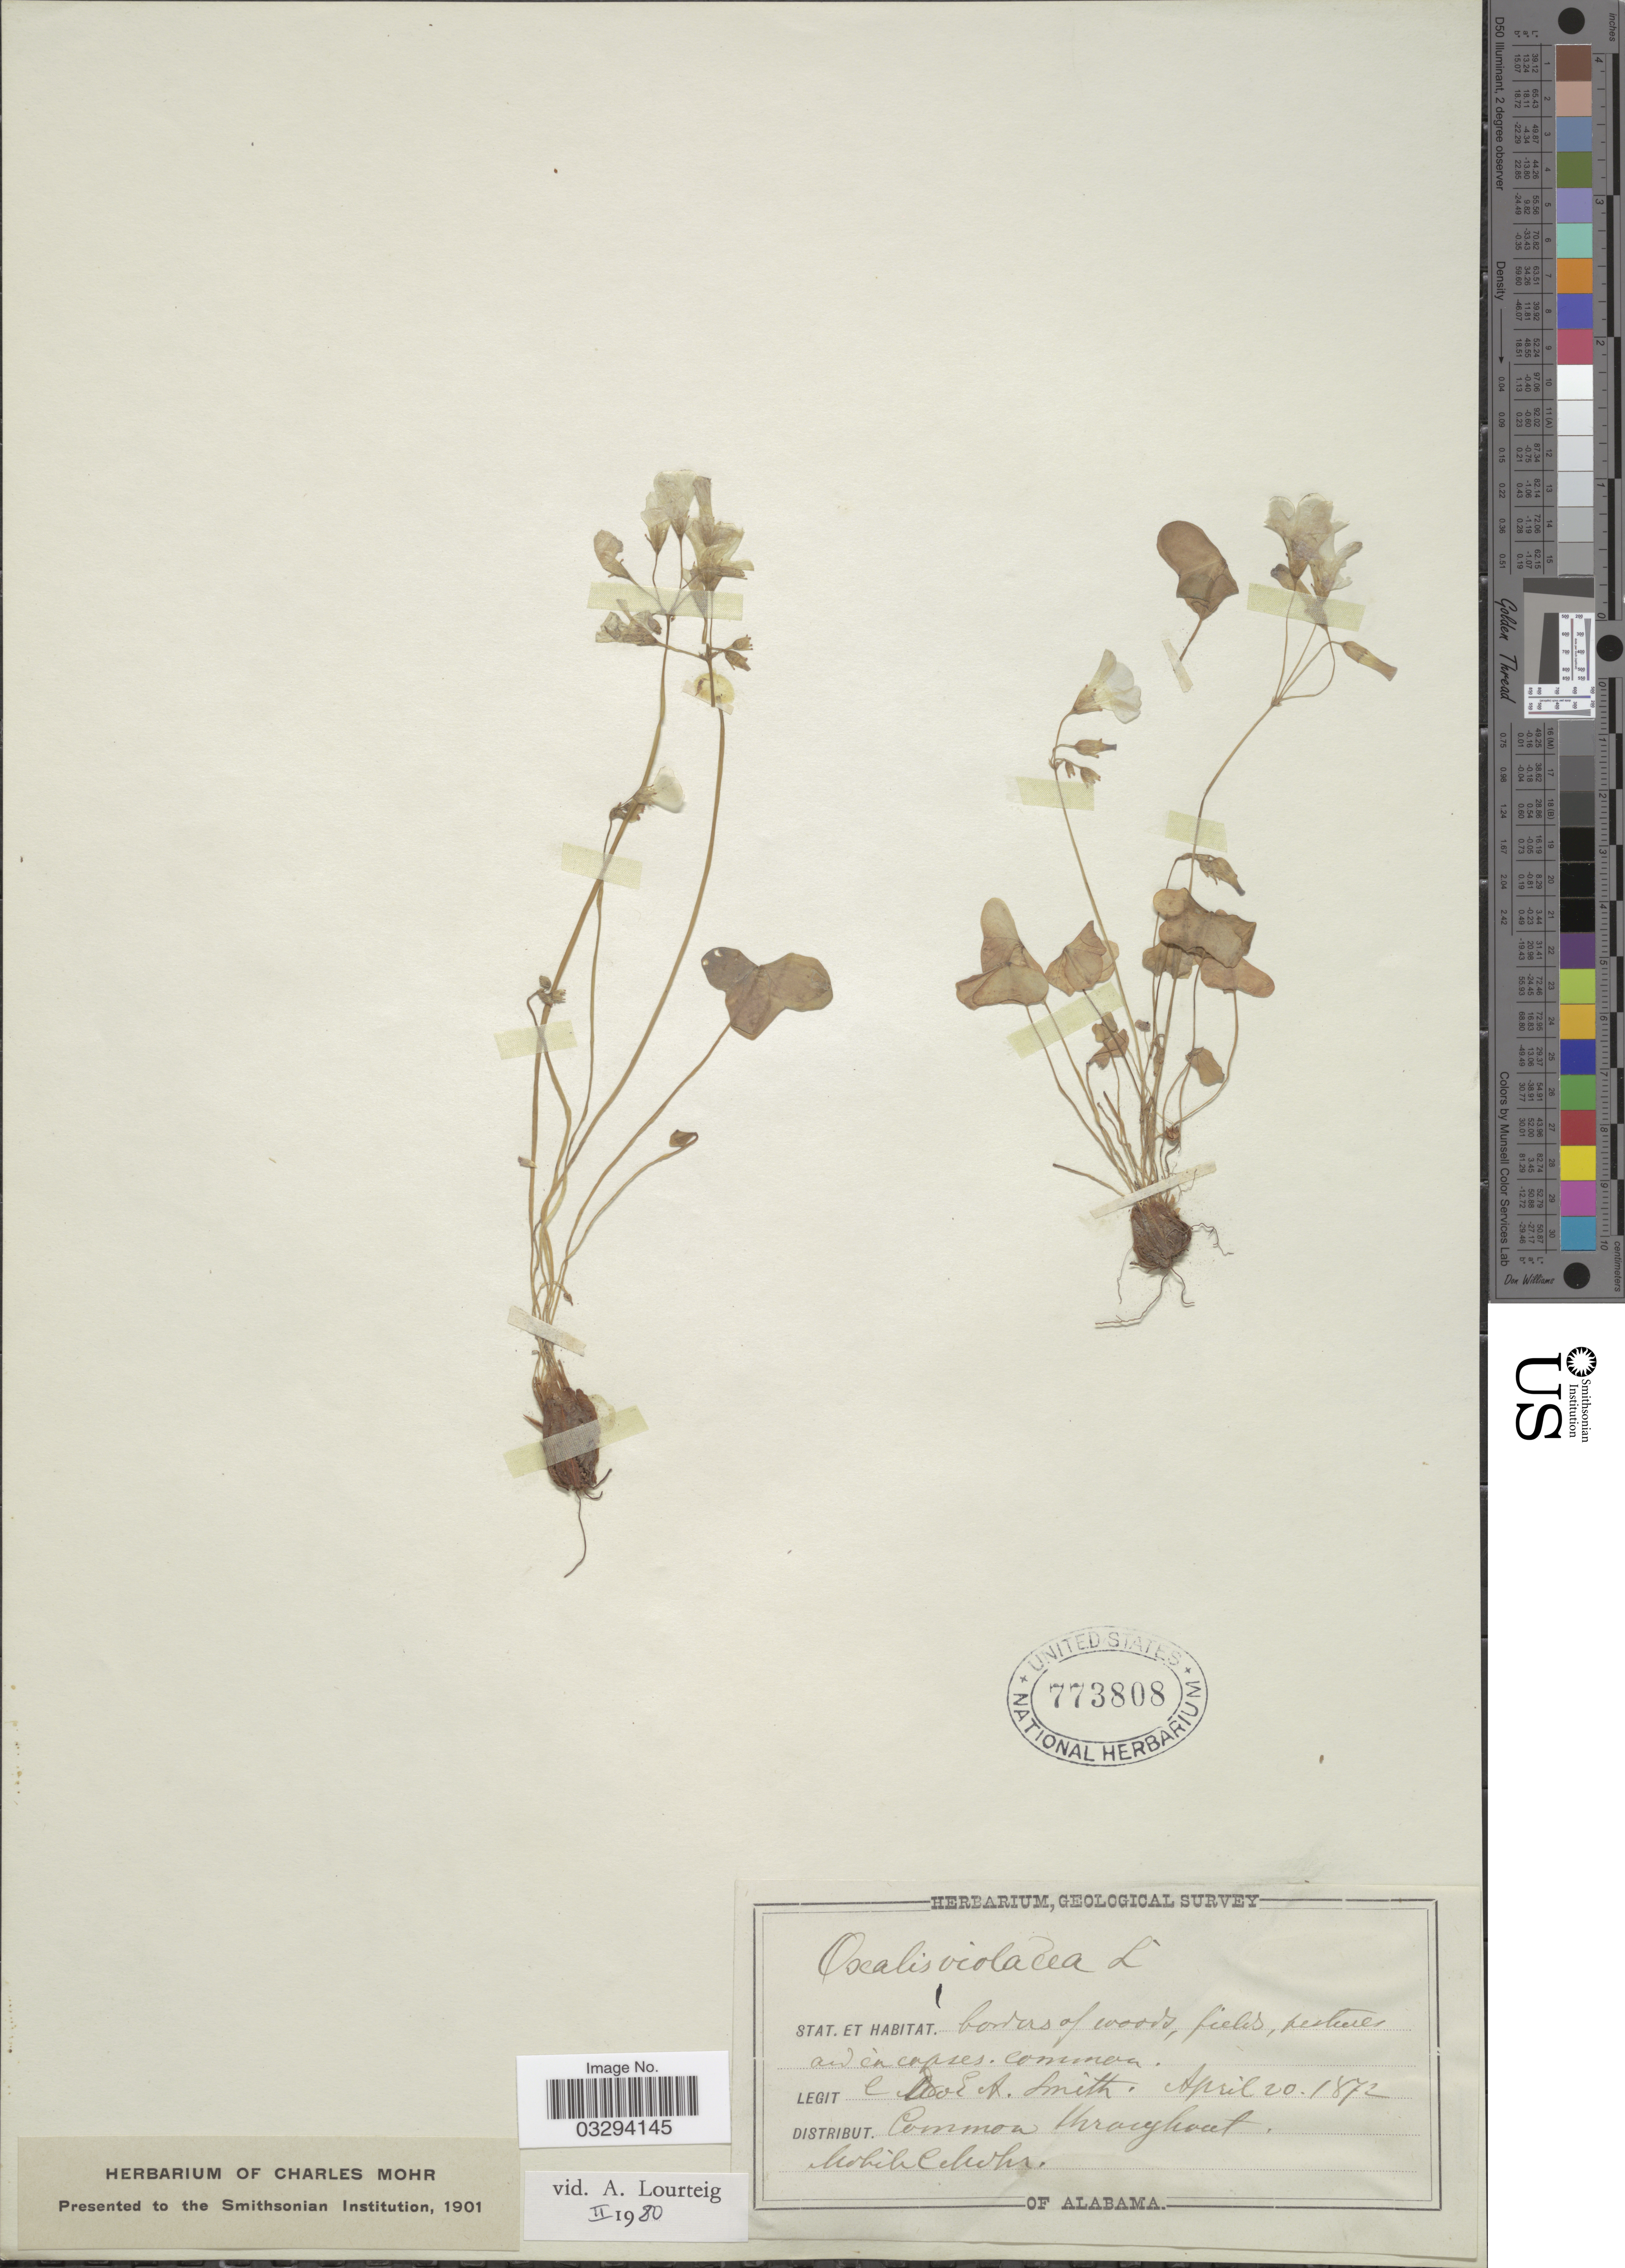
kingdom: Plantae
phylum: Tracheophyta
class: Magnoliopsida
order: Oxalidales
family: Oxalidaceae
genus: Oxalis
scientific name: Oxalis violacea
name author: L.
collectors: E. A. Smith & C. T. Mohr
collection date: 1872-04-20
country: United States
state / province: Alabama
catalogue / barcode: US 773808